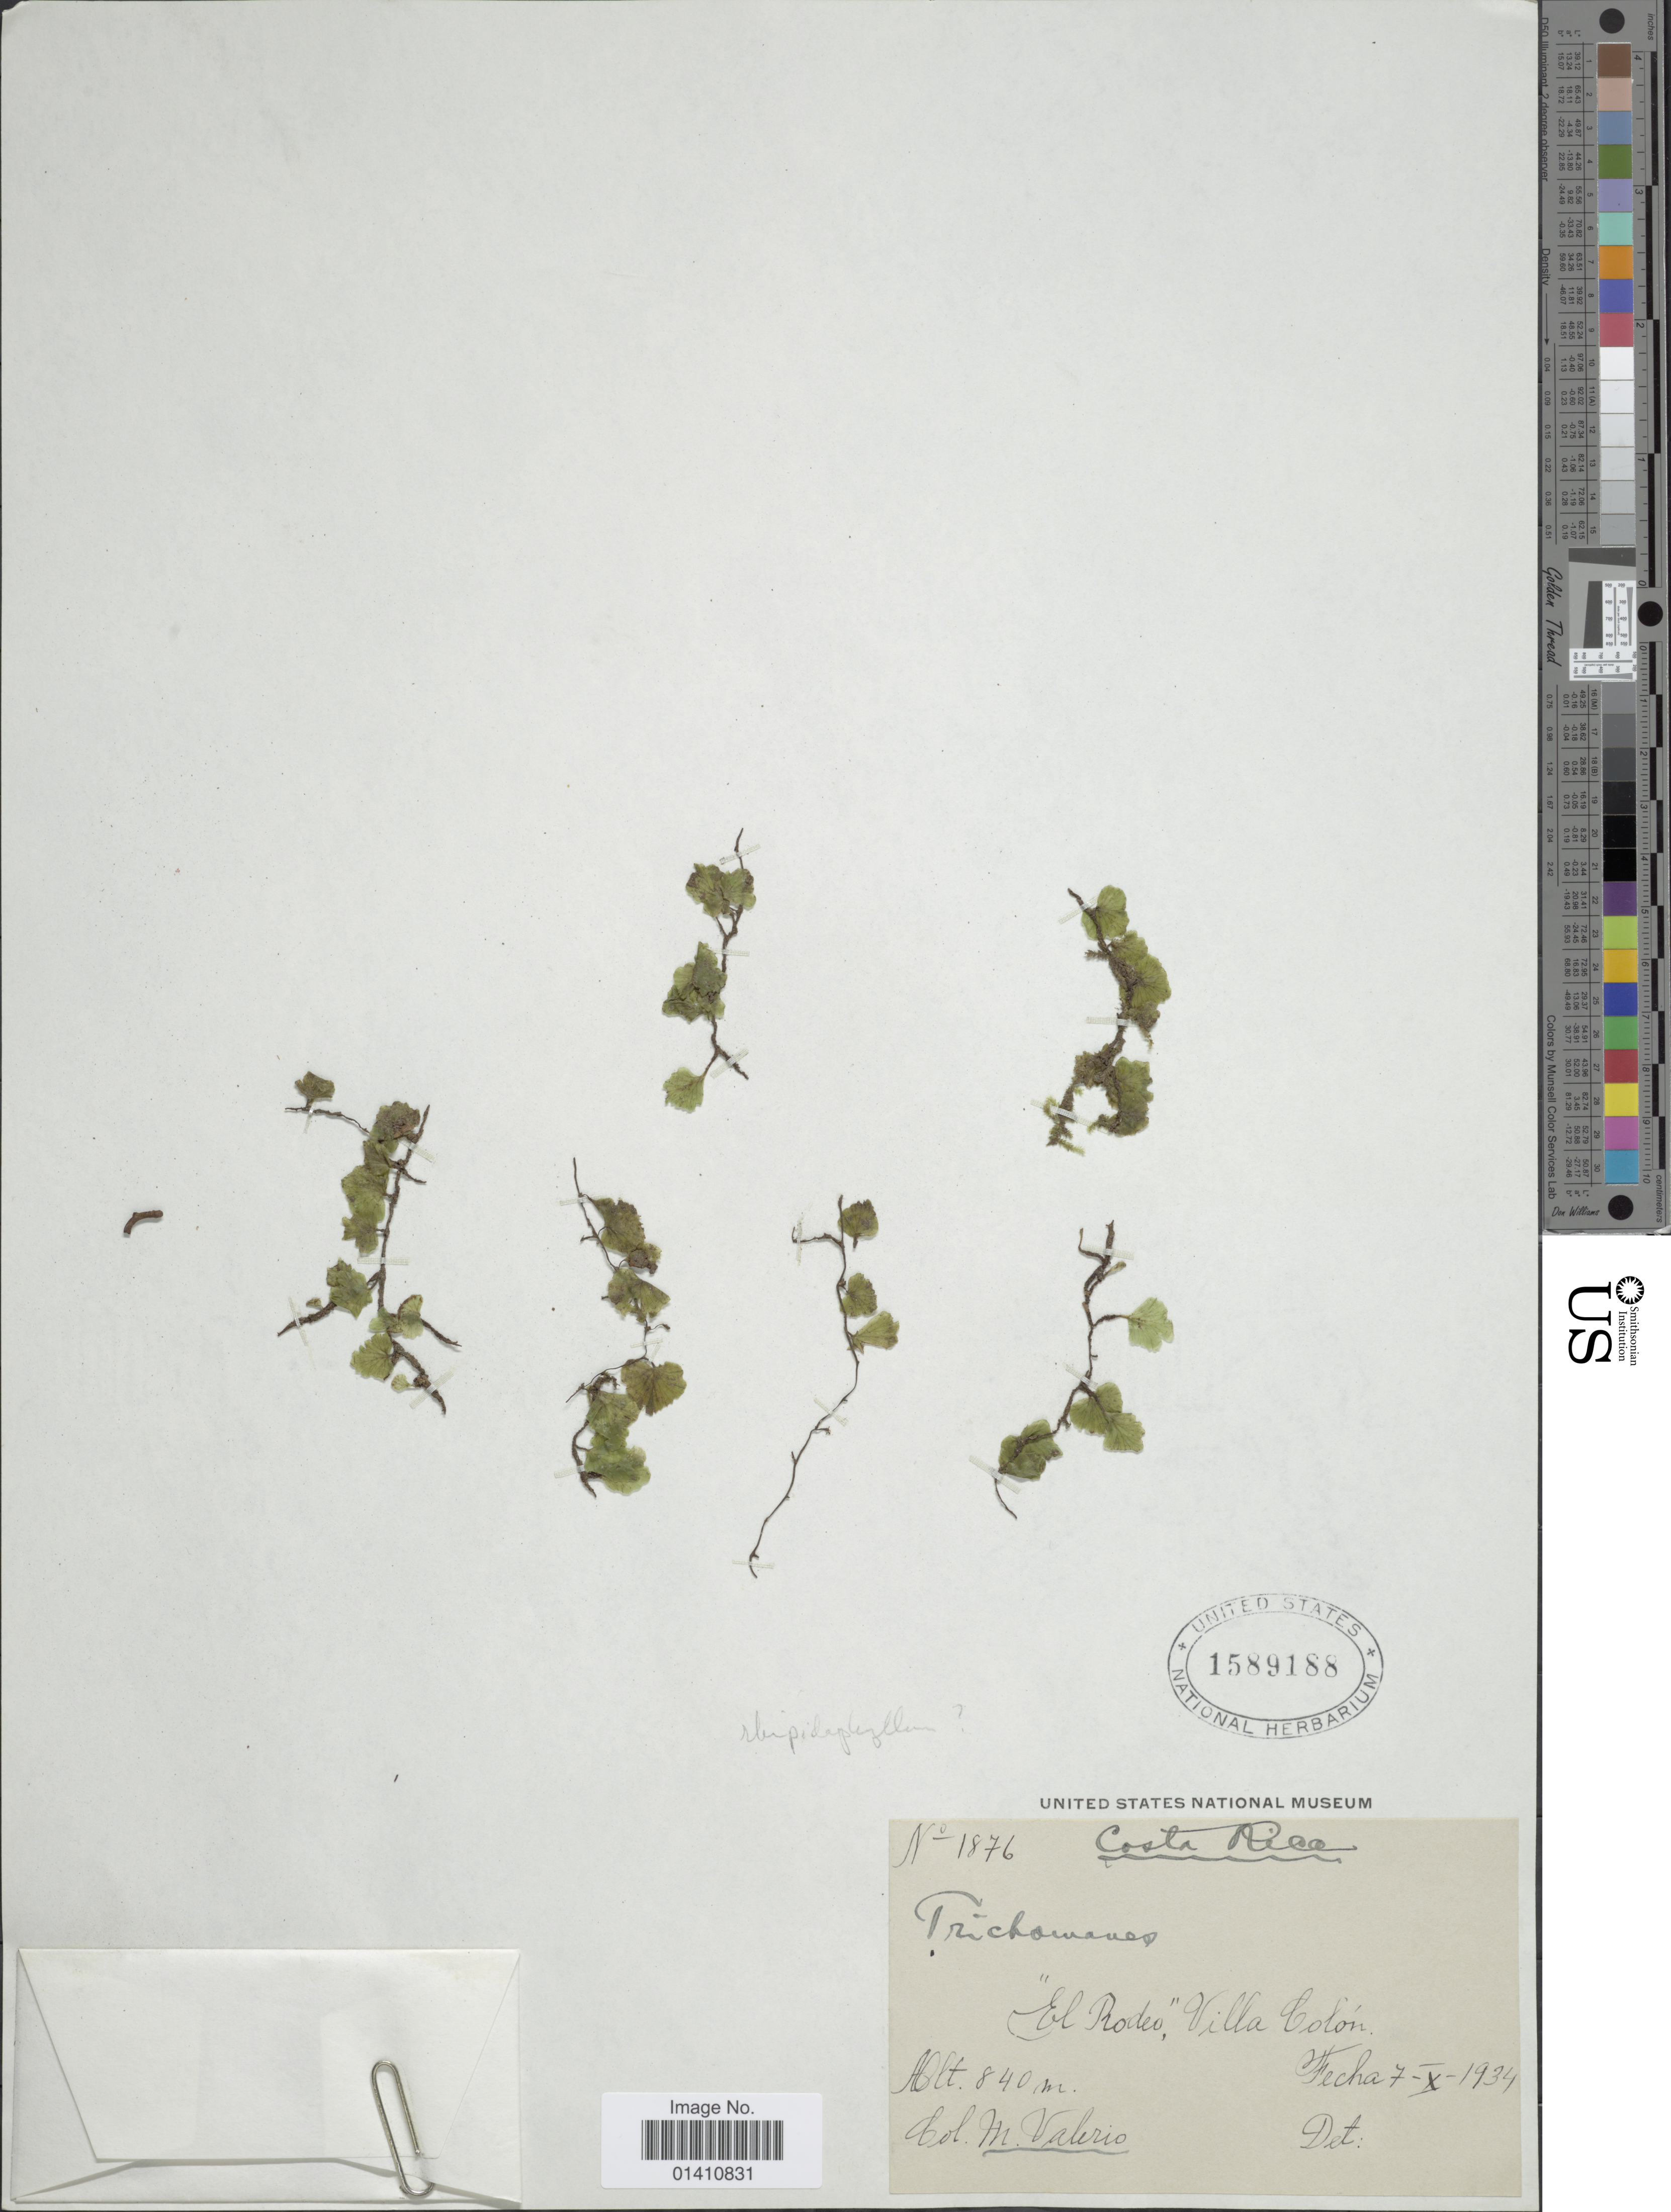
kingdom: Plantae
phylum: Tracheophyta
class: Polypodiopsida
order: Hymenophyllales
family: Hymenophyllaceae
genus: Didymoglossum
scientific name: Didymoglossum rhipidophyllum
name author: (Sloss.) Pic. Serm.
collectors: M. Valerio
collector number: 1876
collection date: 1934-10-07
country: Costa Rica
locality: El Rodeo, Villa Colon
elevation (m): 840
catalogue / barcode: US 1589188